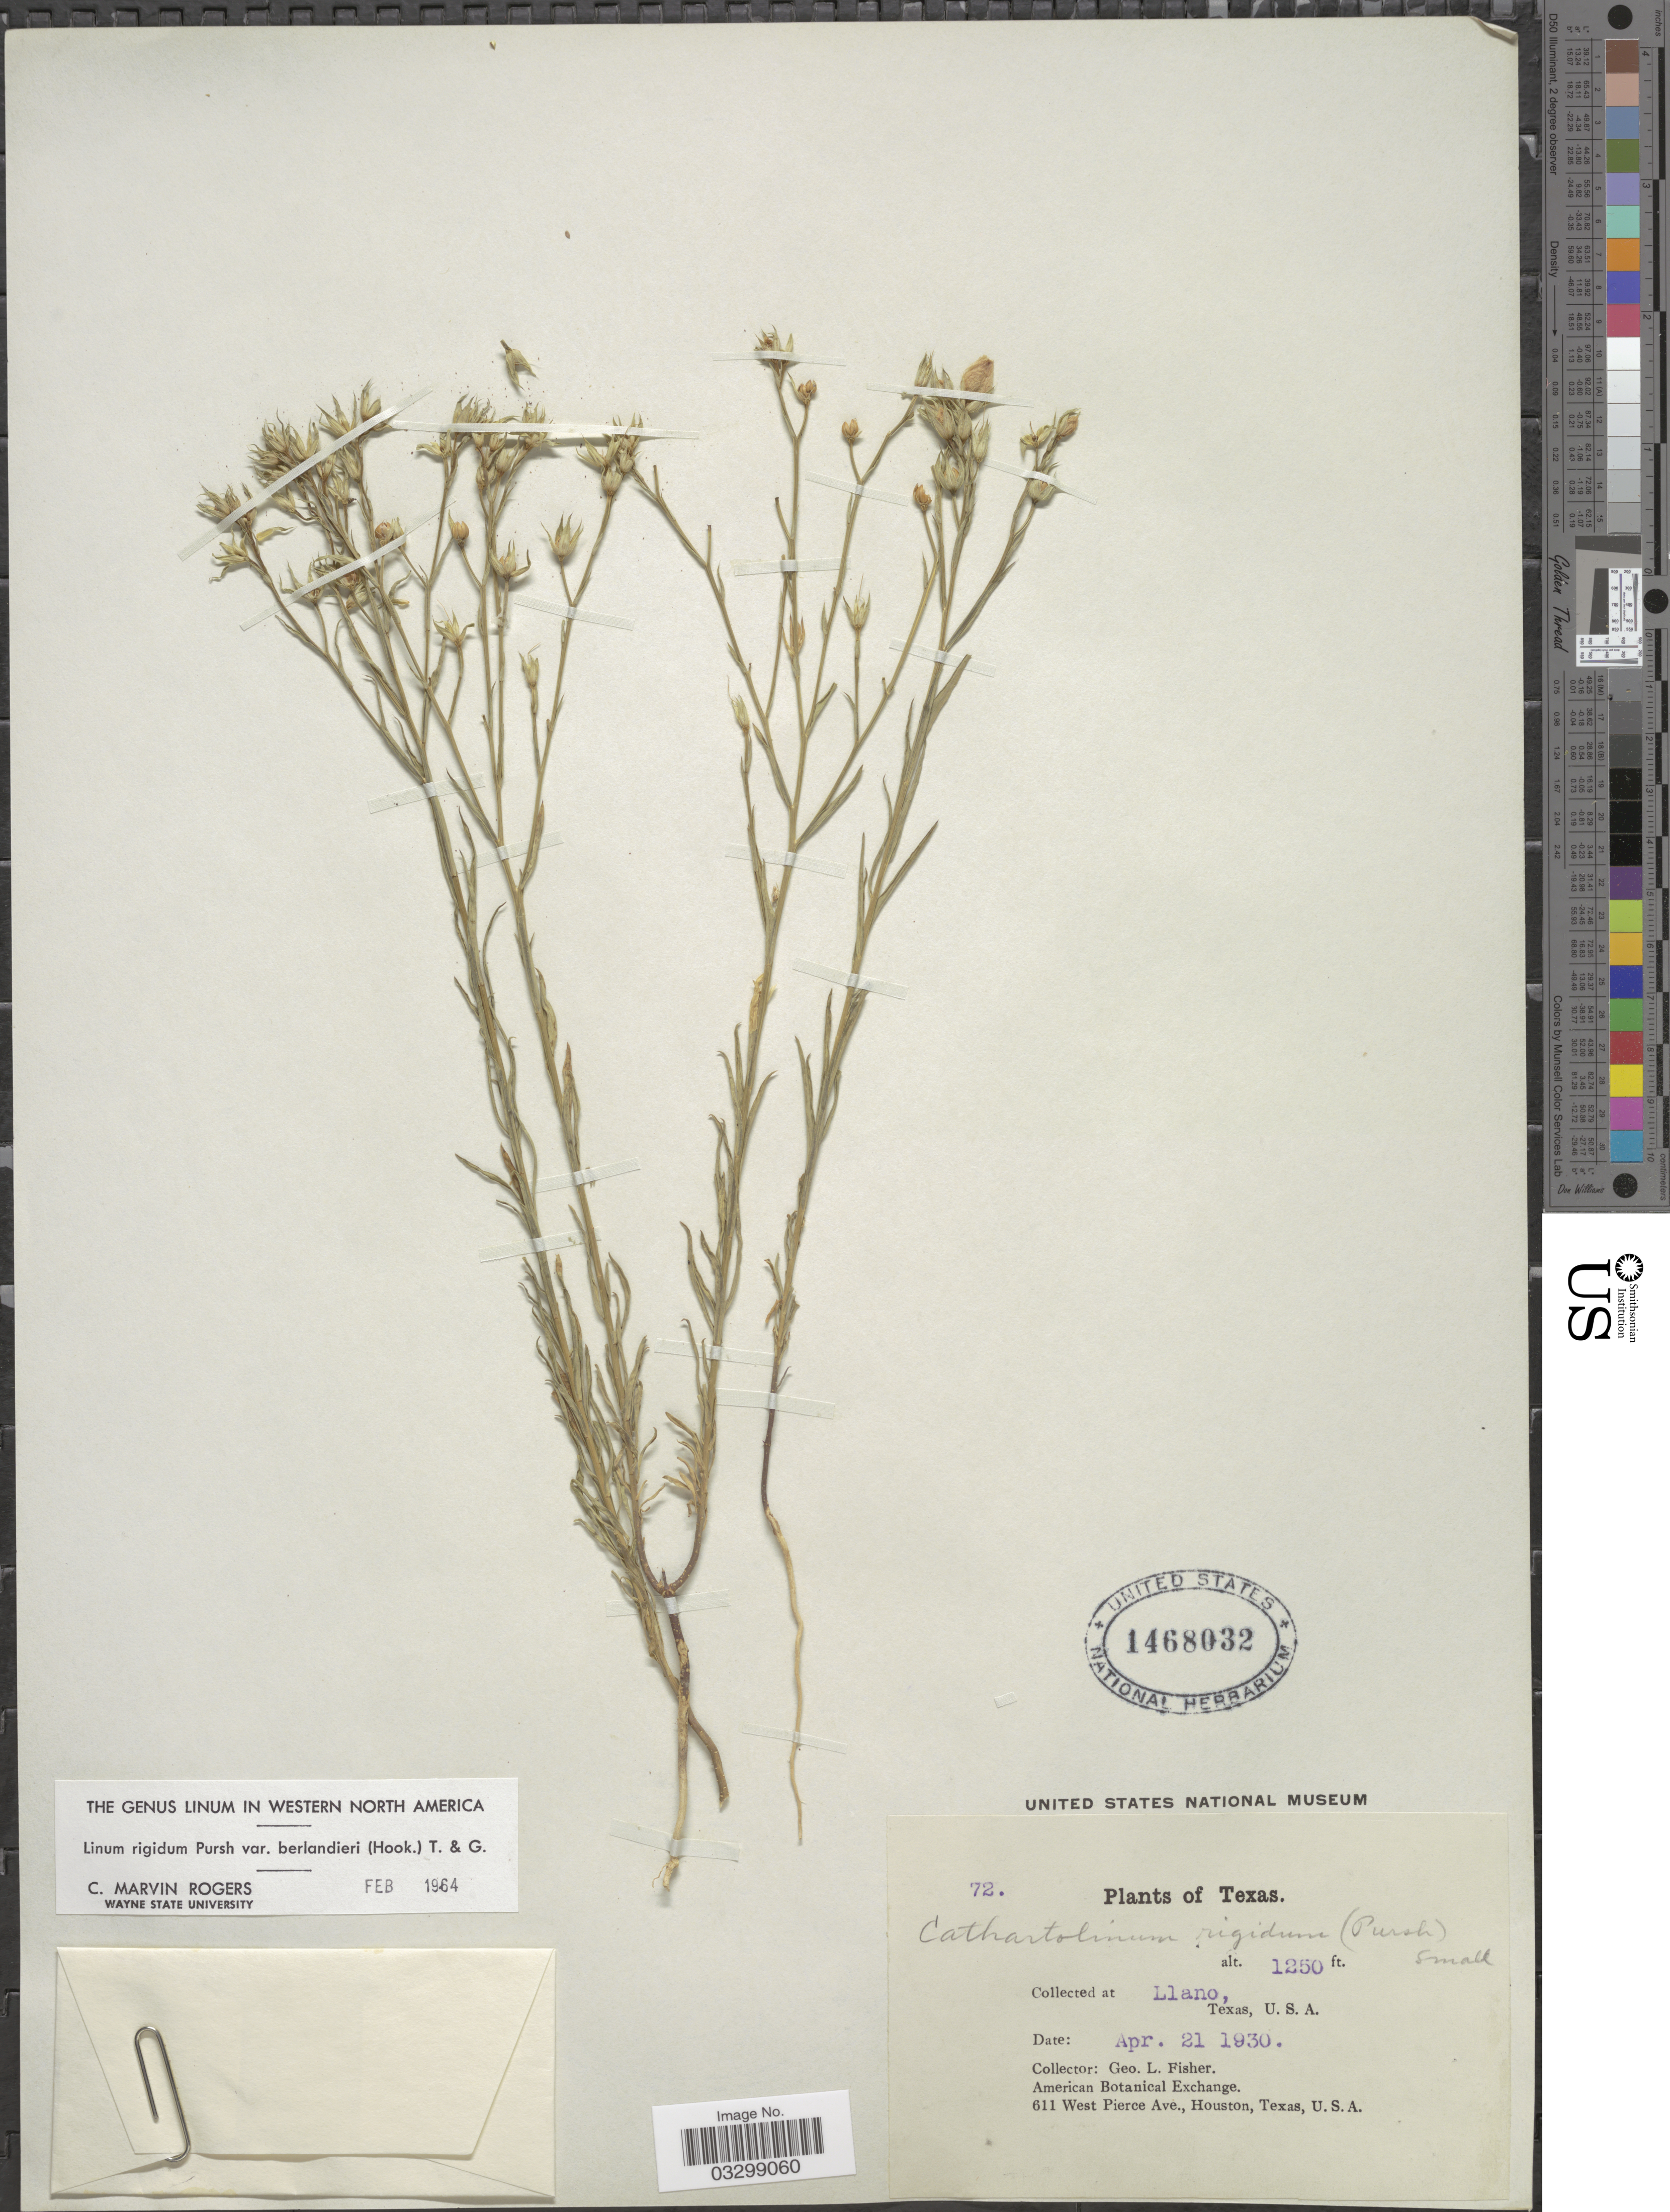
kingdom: Plantae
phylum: Tracheophyta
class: Magnoliopsida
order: Malpighiales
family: Linaceae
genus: Linum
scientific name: Linum rigidum var. berlandieri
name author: Pursh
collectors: G. L. Fisher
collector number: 72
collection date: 1930-04-21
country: United States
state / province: Texas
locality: Llano.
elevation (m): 381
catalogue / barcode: US 1468032